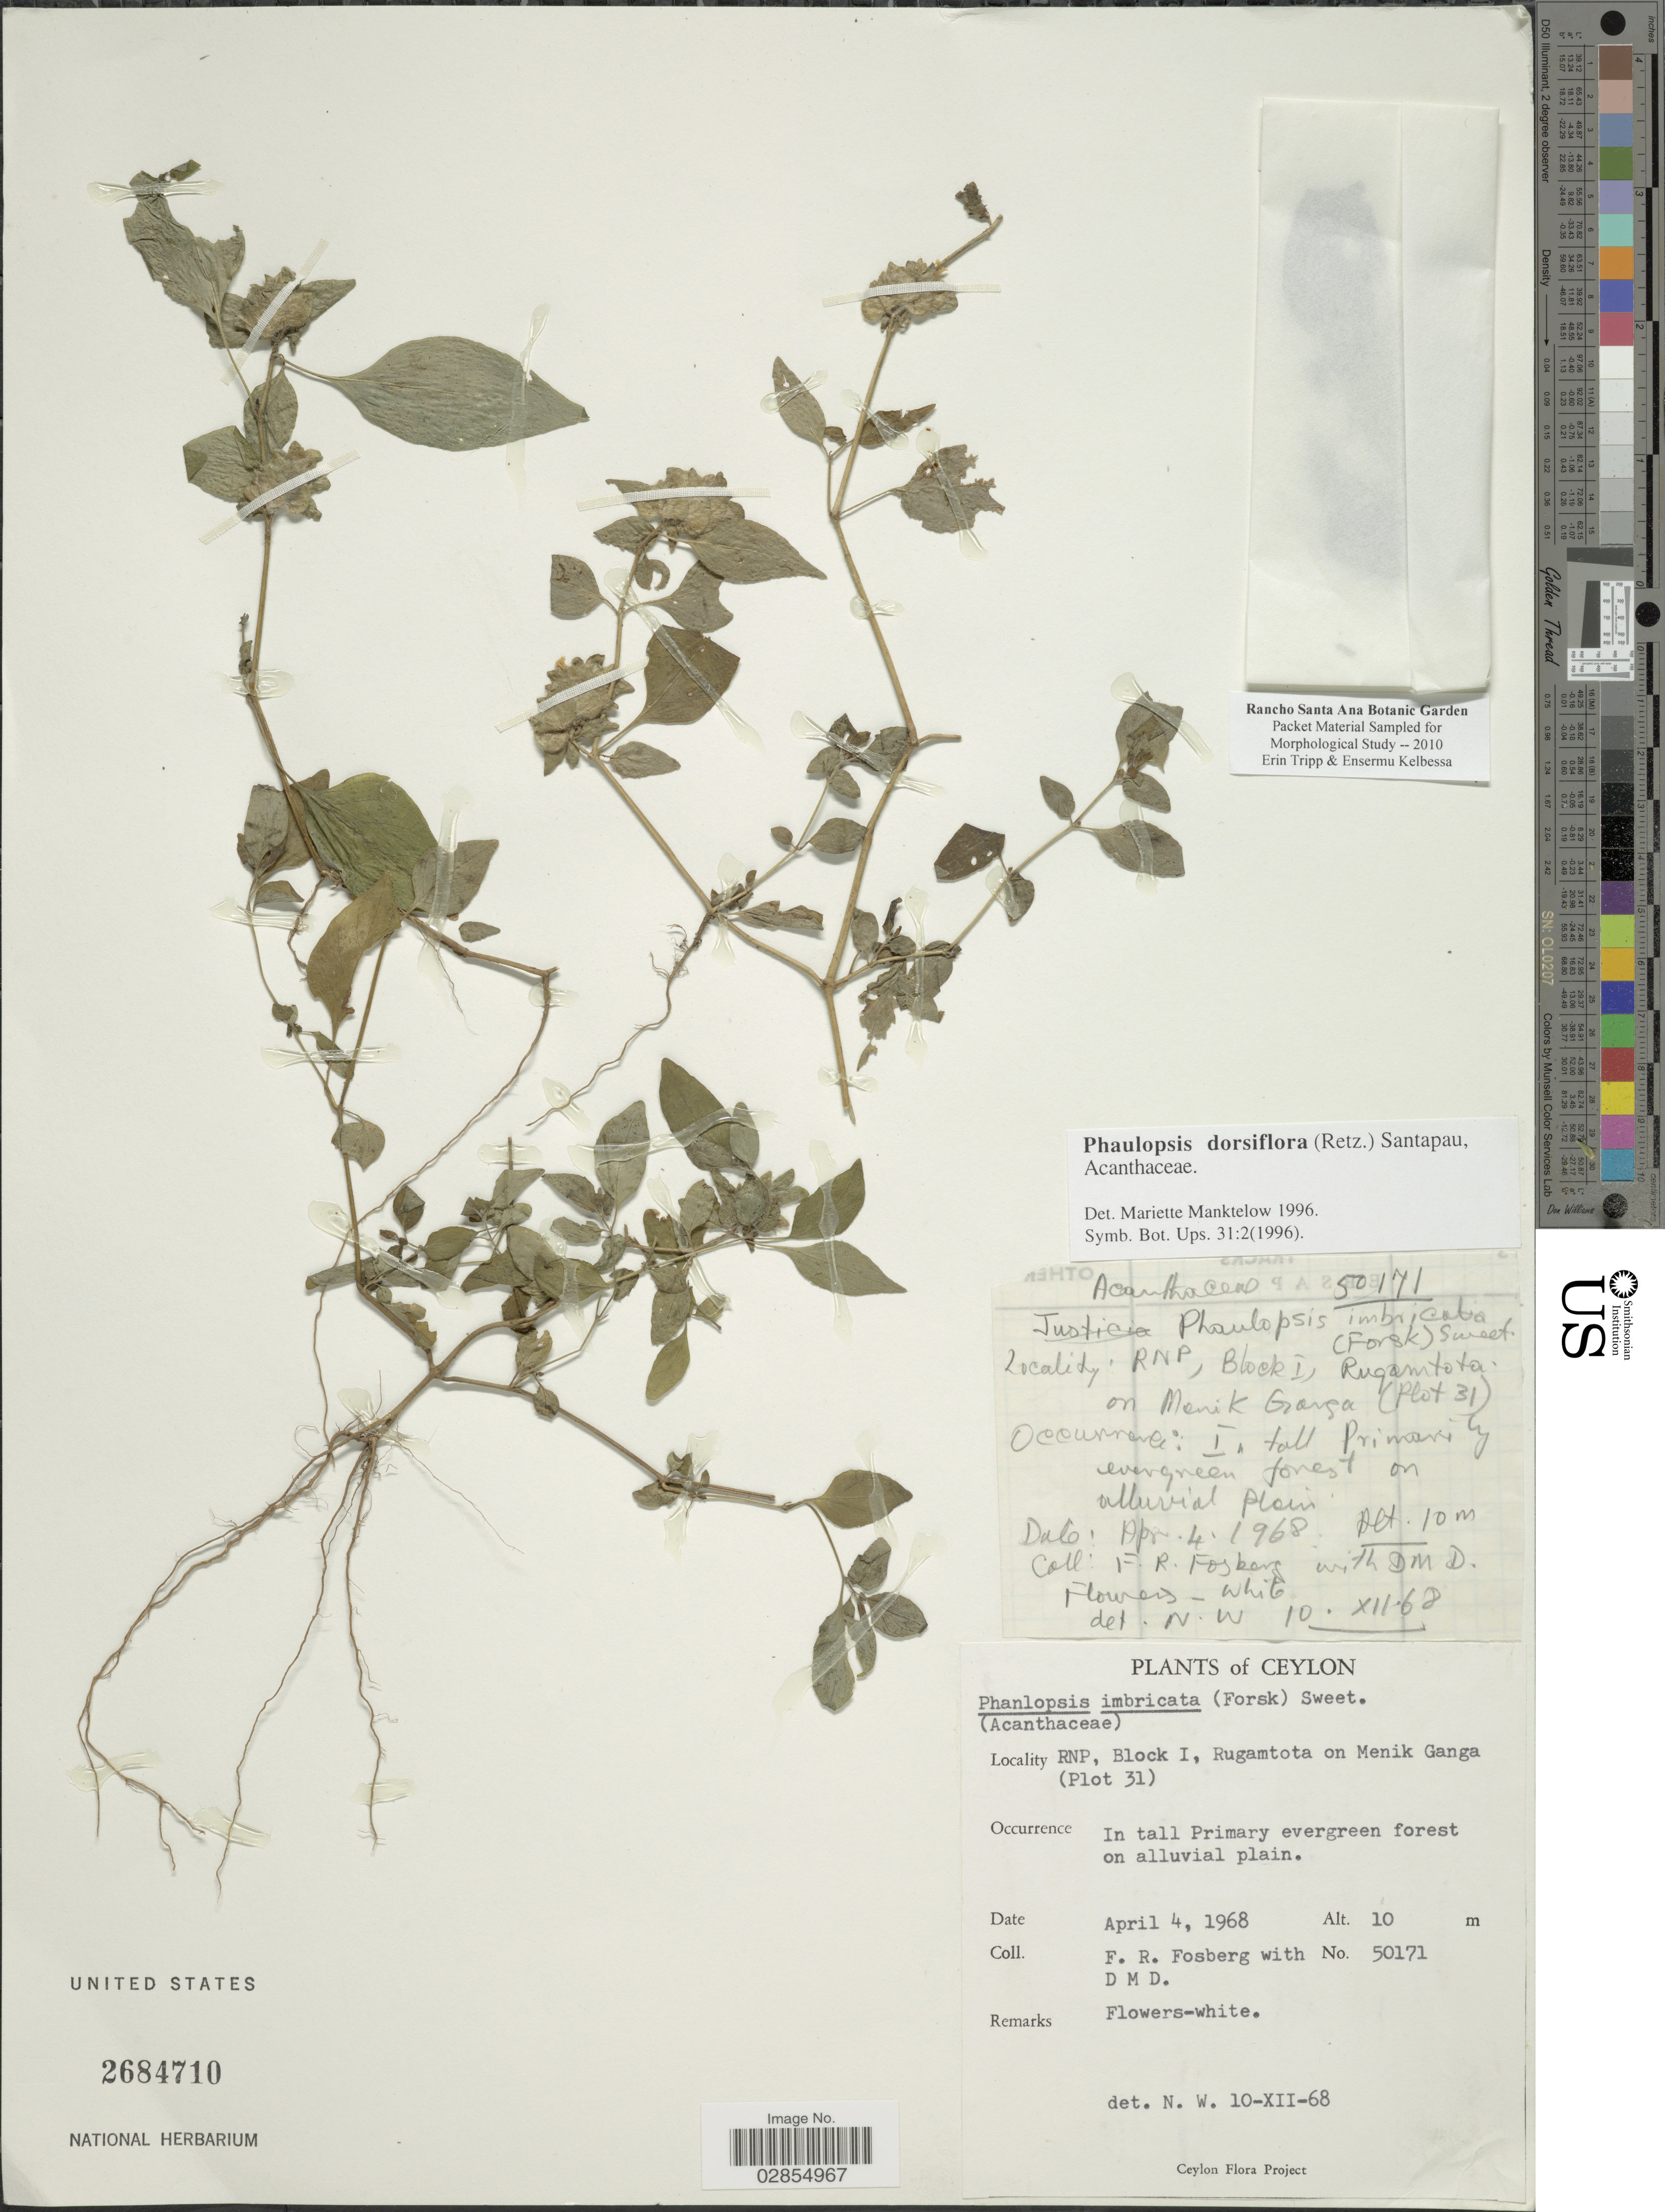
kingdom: Plantae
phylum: Tracheophyta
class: Magnoliopsida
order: Lamiales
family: Acanthaceae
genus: Phaulopsis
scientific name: Phaulopsis dorsiflora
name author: (Retz.) Santapau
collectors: F. R. Fosberg & D. M. D.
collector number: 50171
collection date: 1968-04-04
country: Sri Lanka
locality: Ceylon, RNP, Block I, Rugamtota on Menik Ganga (Plot 31).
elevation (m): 10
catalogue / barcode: US 2684710